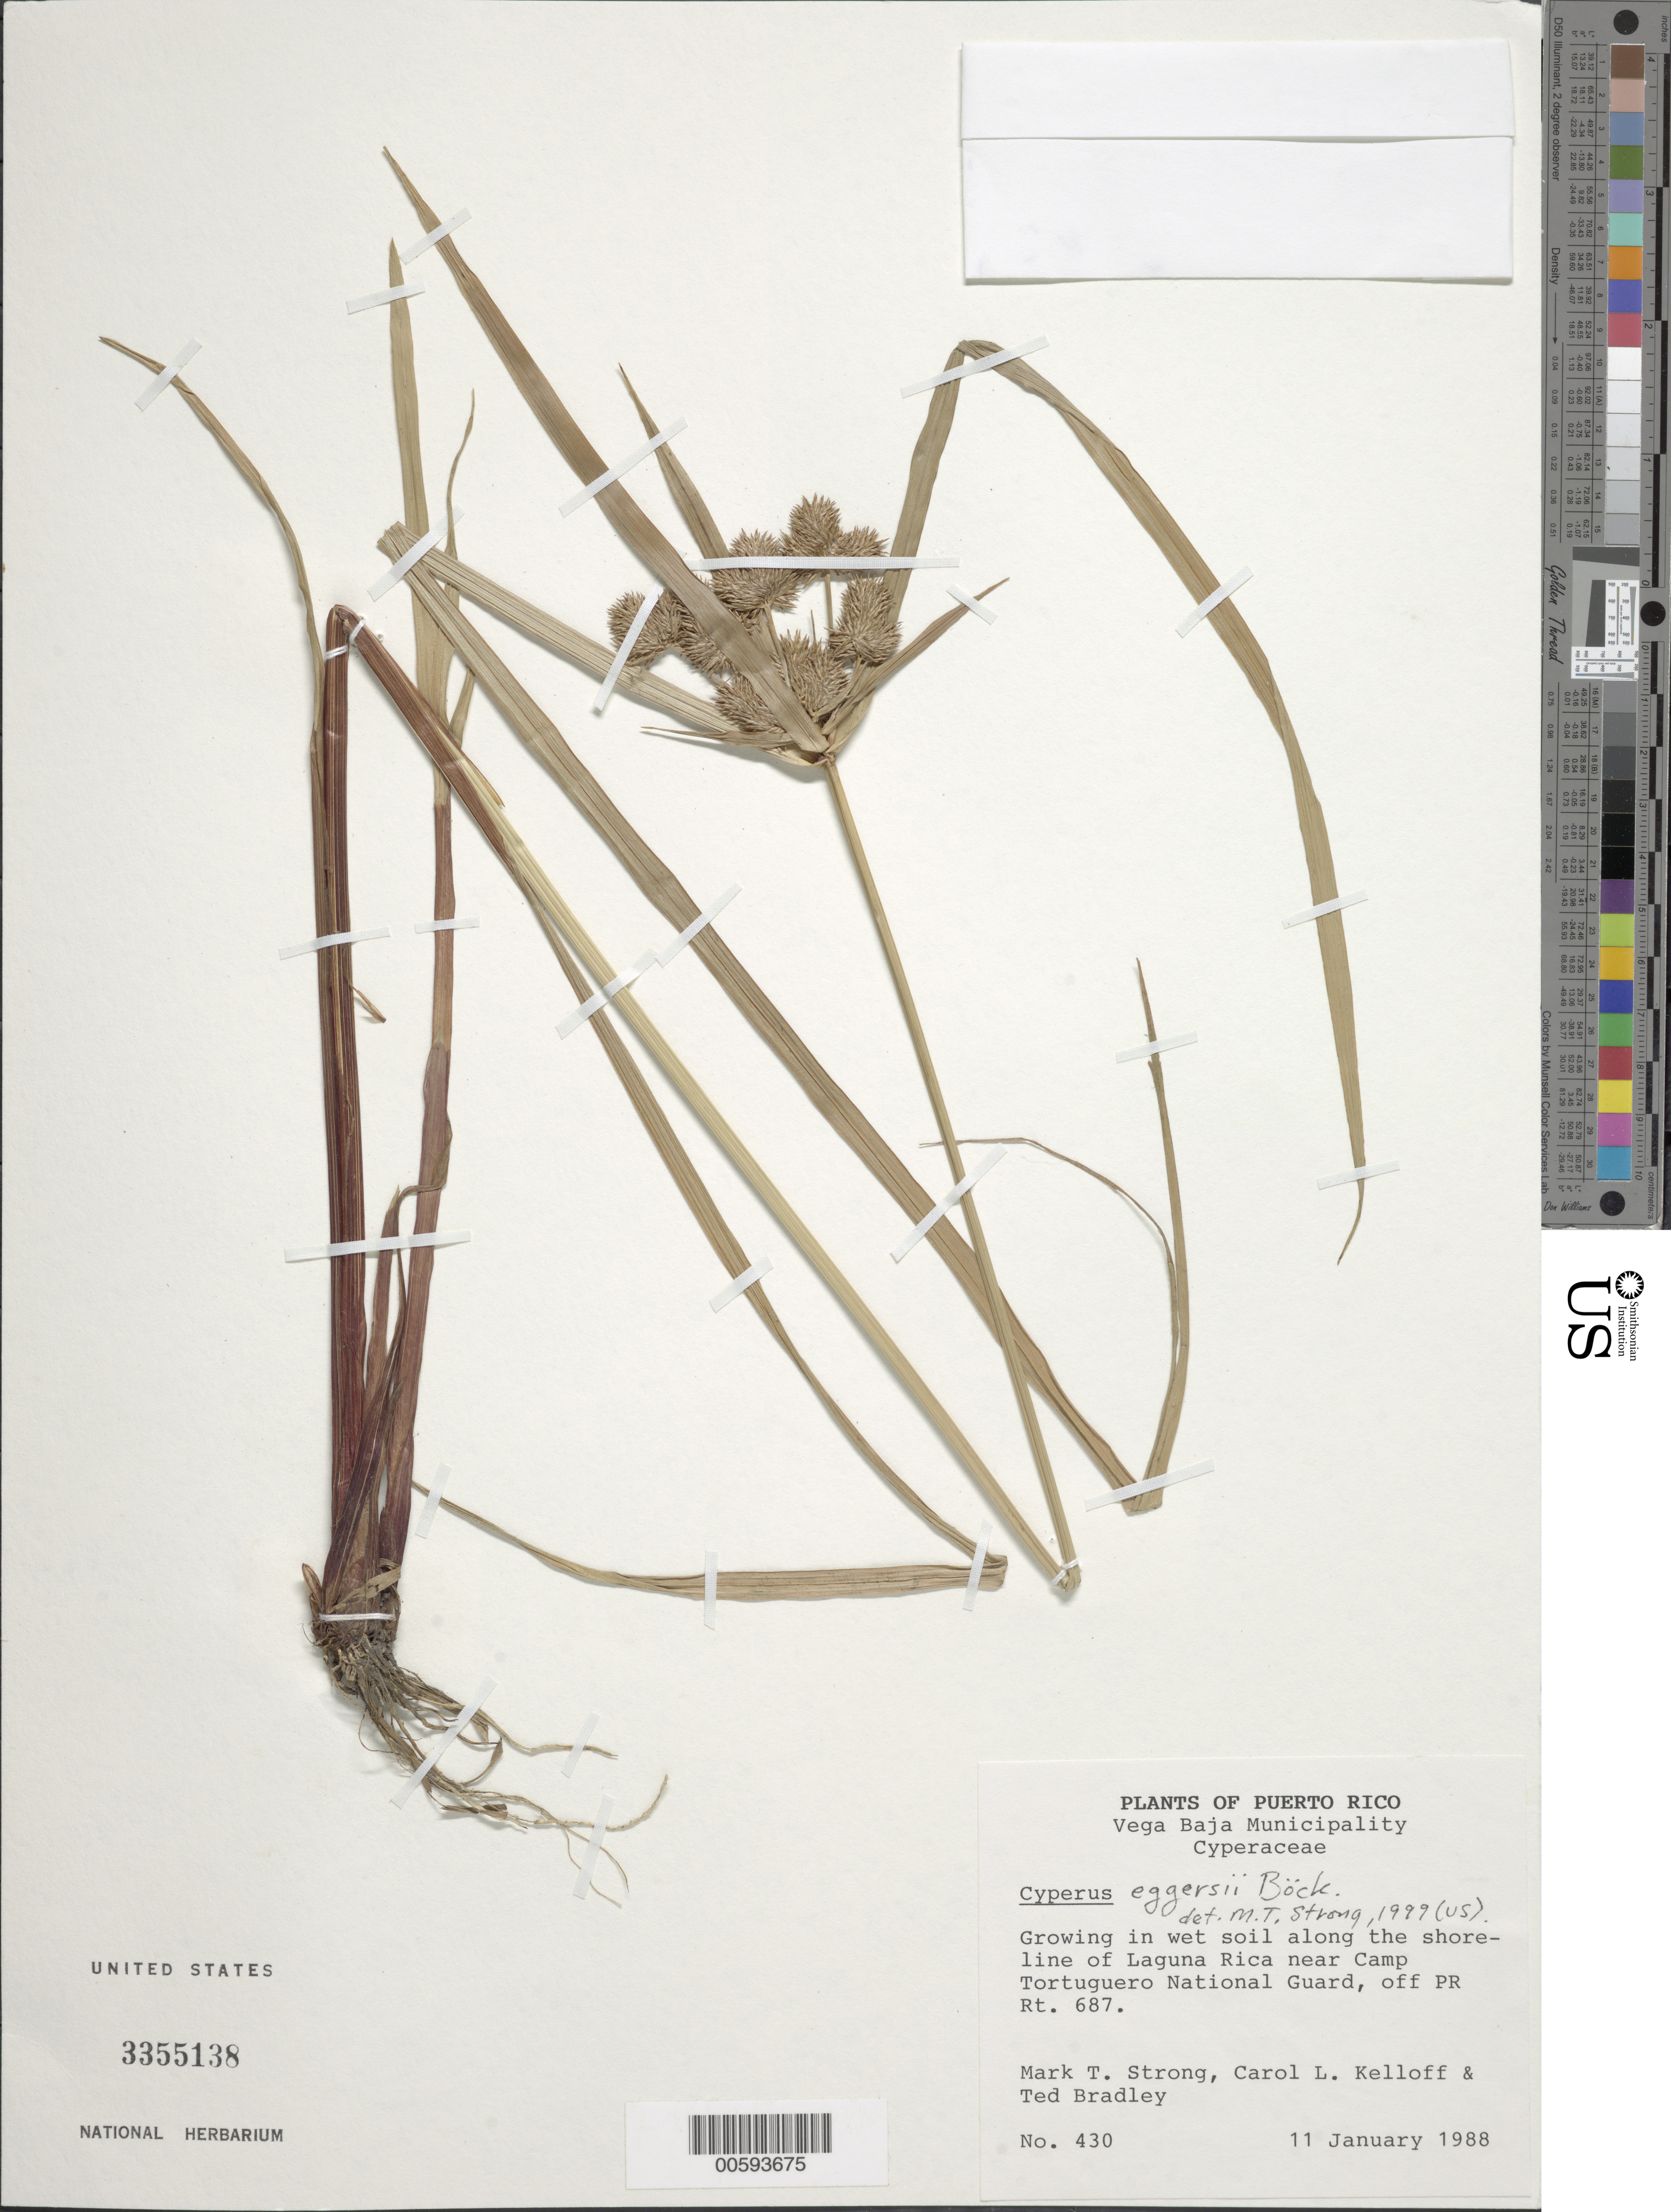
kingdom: Plantae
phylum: Tracheophyta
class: Liliopsida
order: Poales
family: Cyperaceae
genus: Cyperus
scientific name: Cyperus eggersii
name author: Boeckeler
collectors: M. T. Strong, C. L. Kelloff & T. Bradley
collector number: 430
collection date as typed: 11 Jan 1988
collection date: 1988-01-11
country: Puerto Rico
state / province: Vega Baja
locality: Vega Baja Municipality: Laguna Rica, near Camp Tortuguero National Guard, off Rt. 687.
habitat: Shoreline of Laguna Rica.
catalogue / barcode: US 3355138